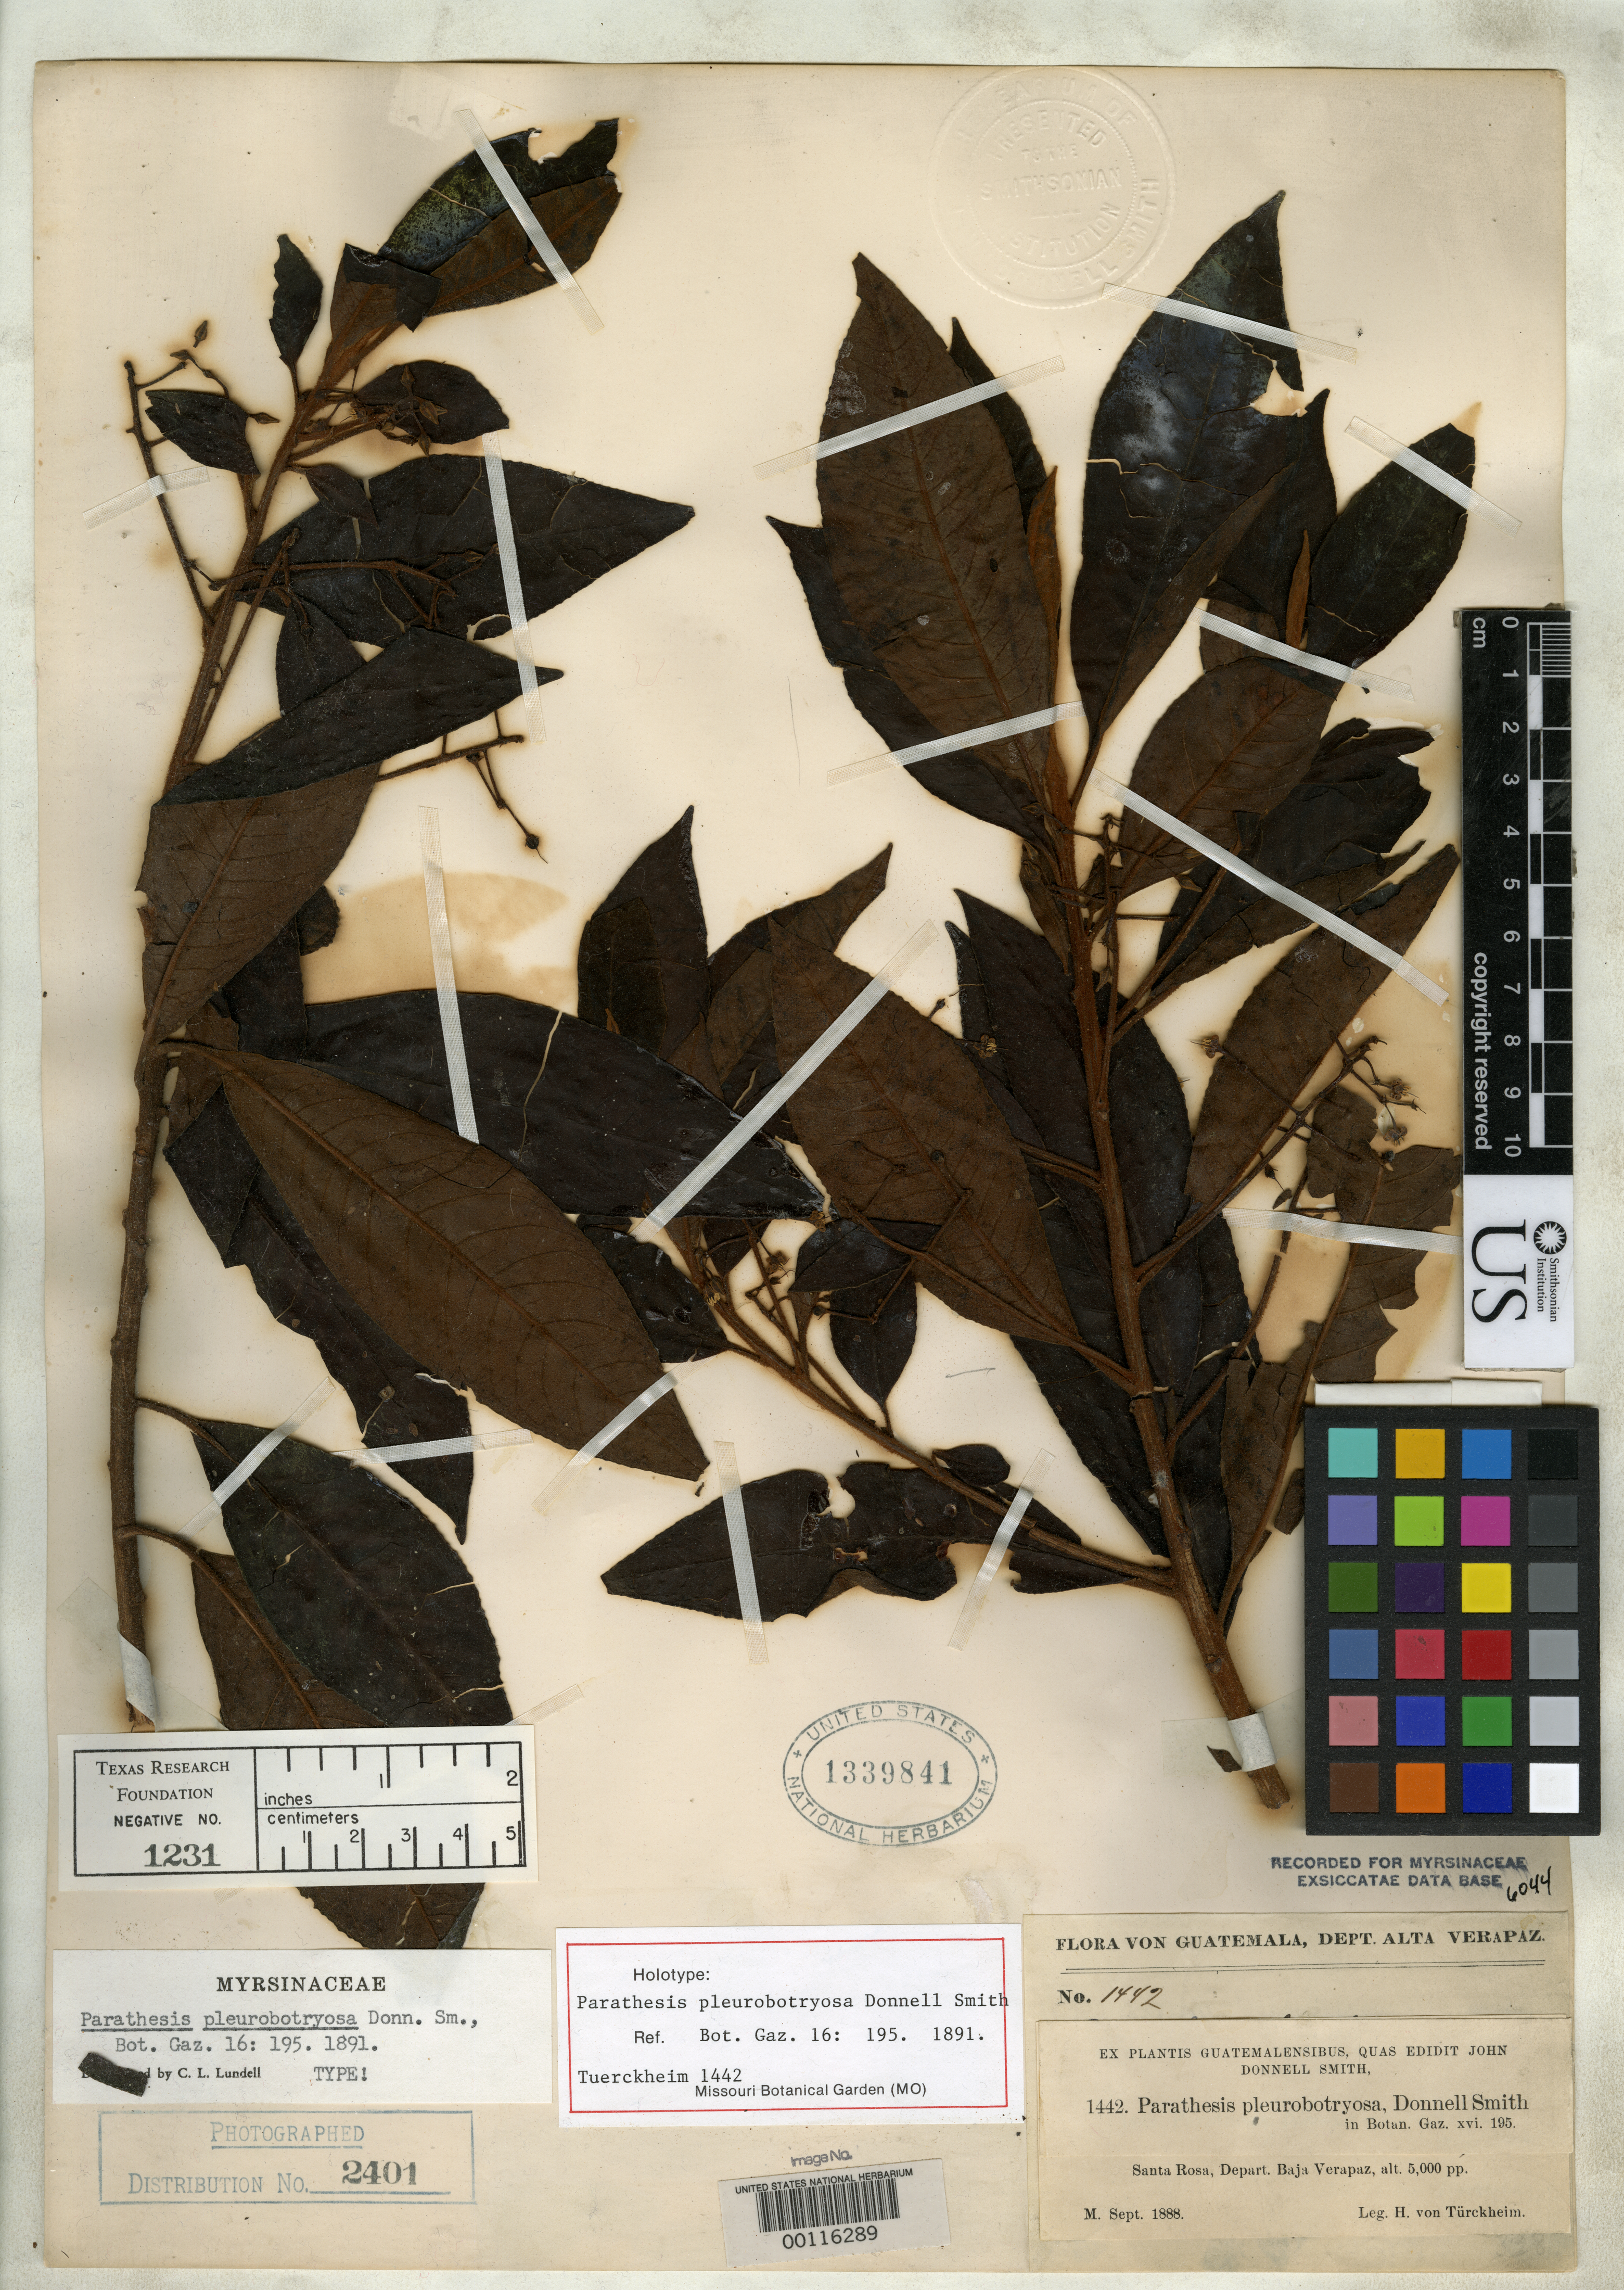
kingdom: Plantae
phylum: Tracheophyta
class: Magnoliopsida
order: Ericales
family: Primulaceae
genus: Parathesis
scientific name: Parathesis pleurobotryosa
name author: Donn. Sm.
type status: Holotype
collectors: H. von Türckheim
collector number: J.D.S. 1442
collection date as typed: Sep 1888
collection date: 1888-09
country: Guatemala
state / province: Santa Rosa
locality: Santa Rosa.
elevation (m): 1524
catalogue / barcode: US 1339841